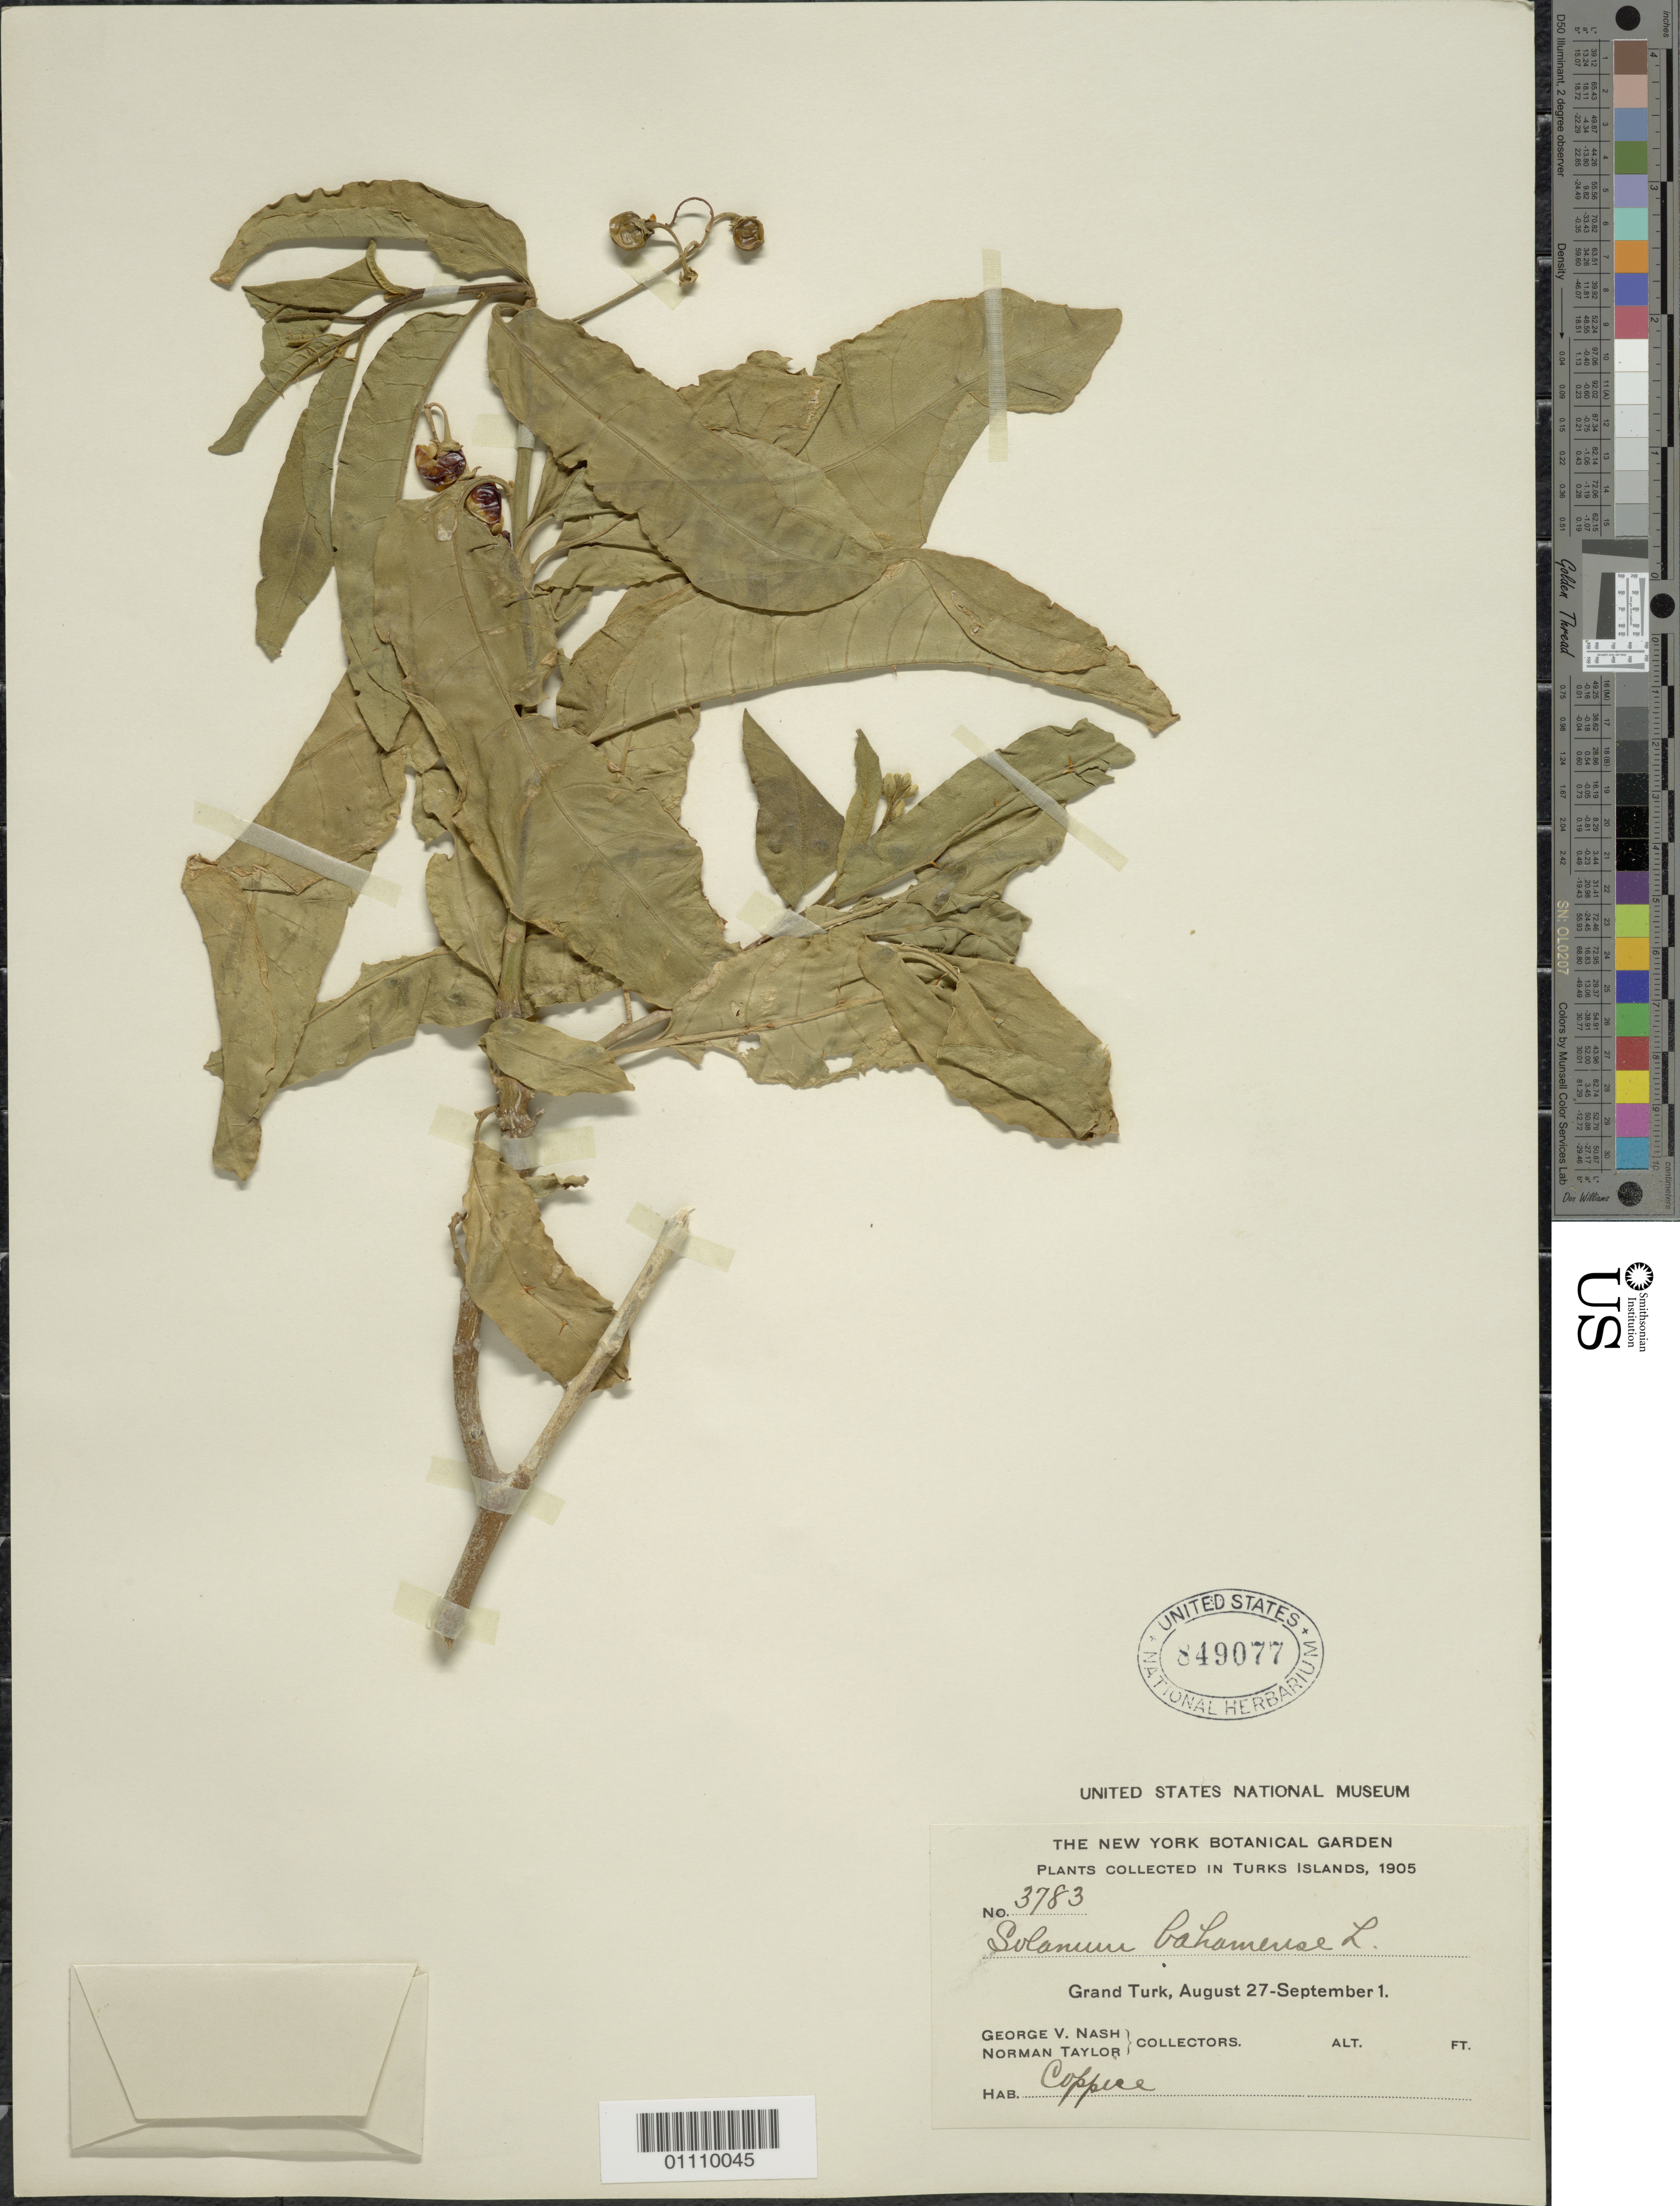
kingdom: Plantae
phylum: Tracheophyta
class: Magnoliopsida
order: Solanales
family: Solanaceae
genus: Solanum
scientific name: Solanum bahamense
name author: L.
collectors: G. V. Nash & N. Taylor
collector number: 3783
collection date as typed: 27 Aug 1905 to 01 Sep 1905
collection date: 1905-08-27/1905-09-01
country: Turks and Caicos Islands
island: Grant Turk I.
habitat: Coppice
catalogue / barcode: US 849077